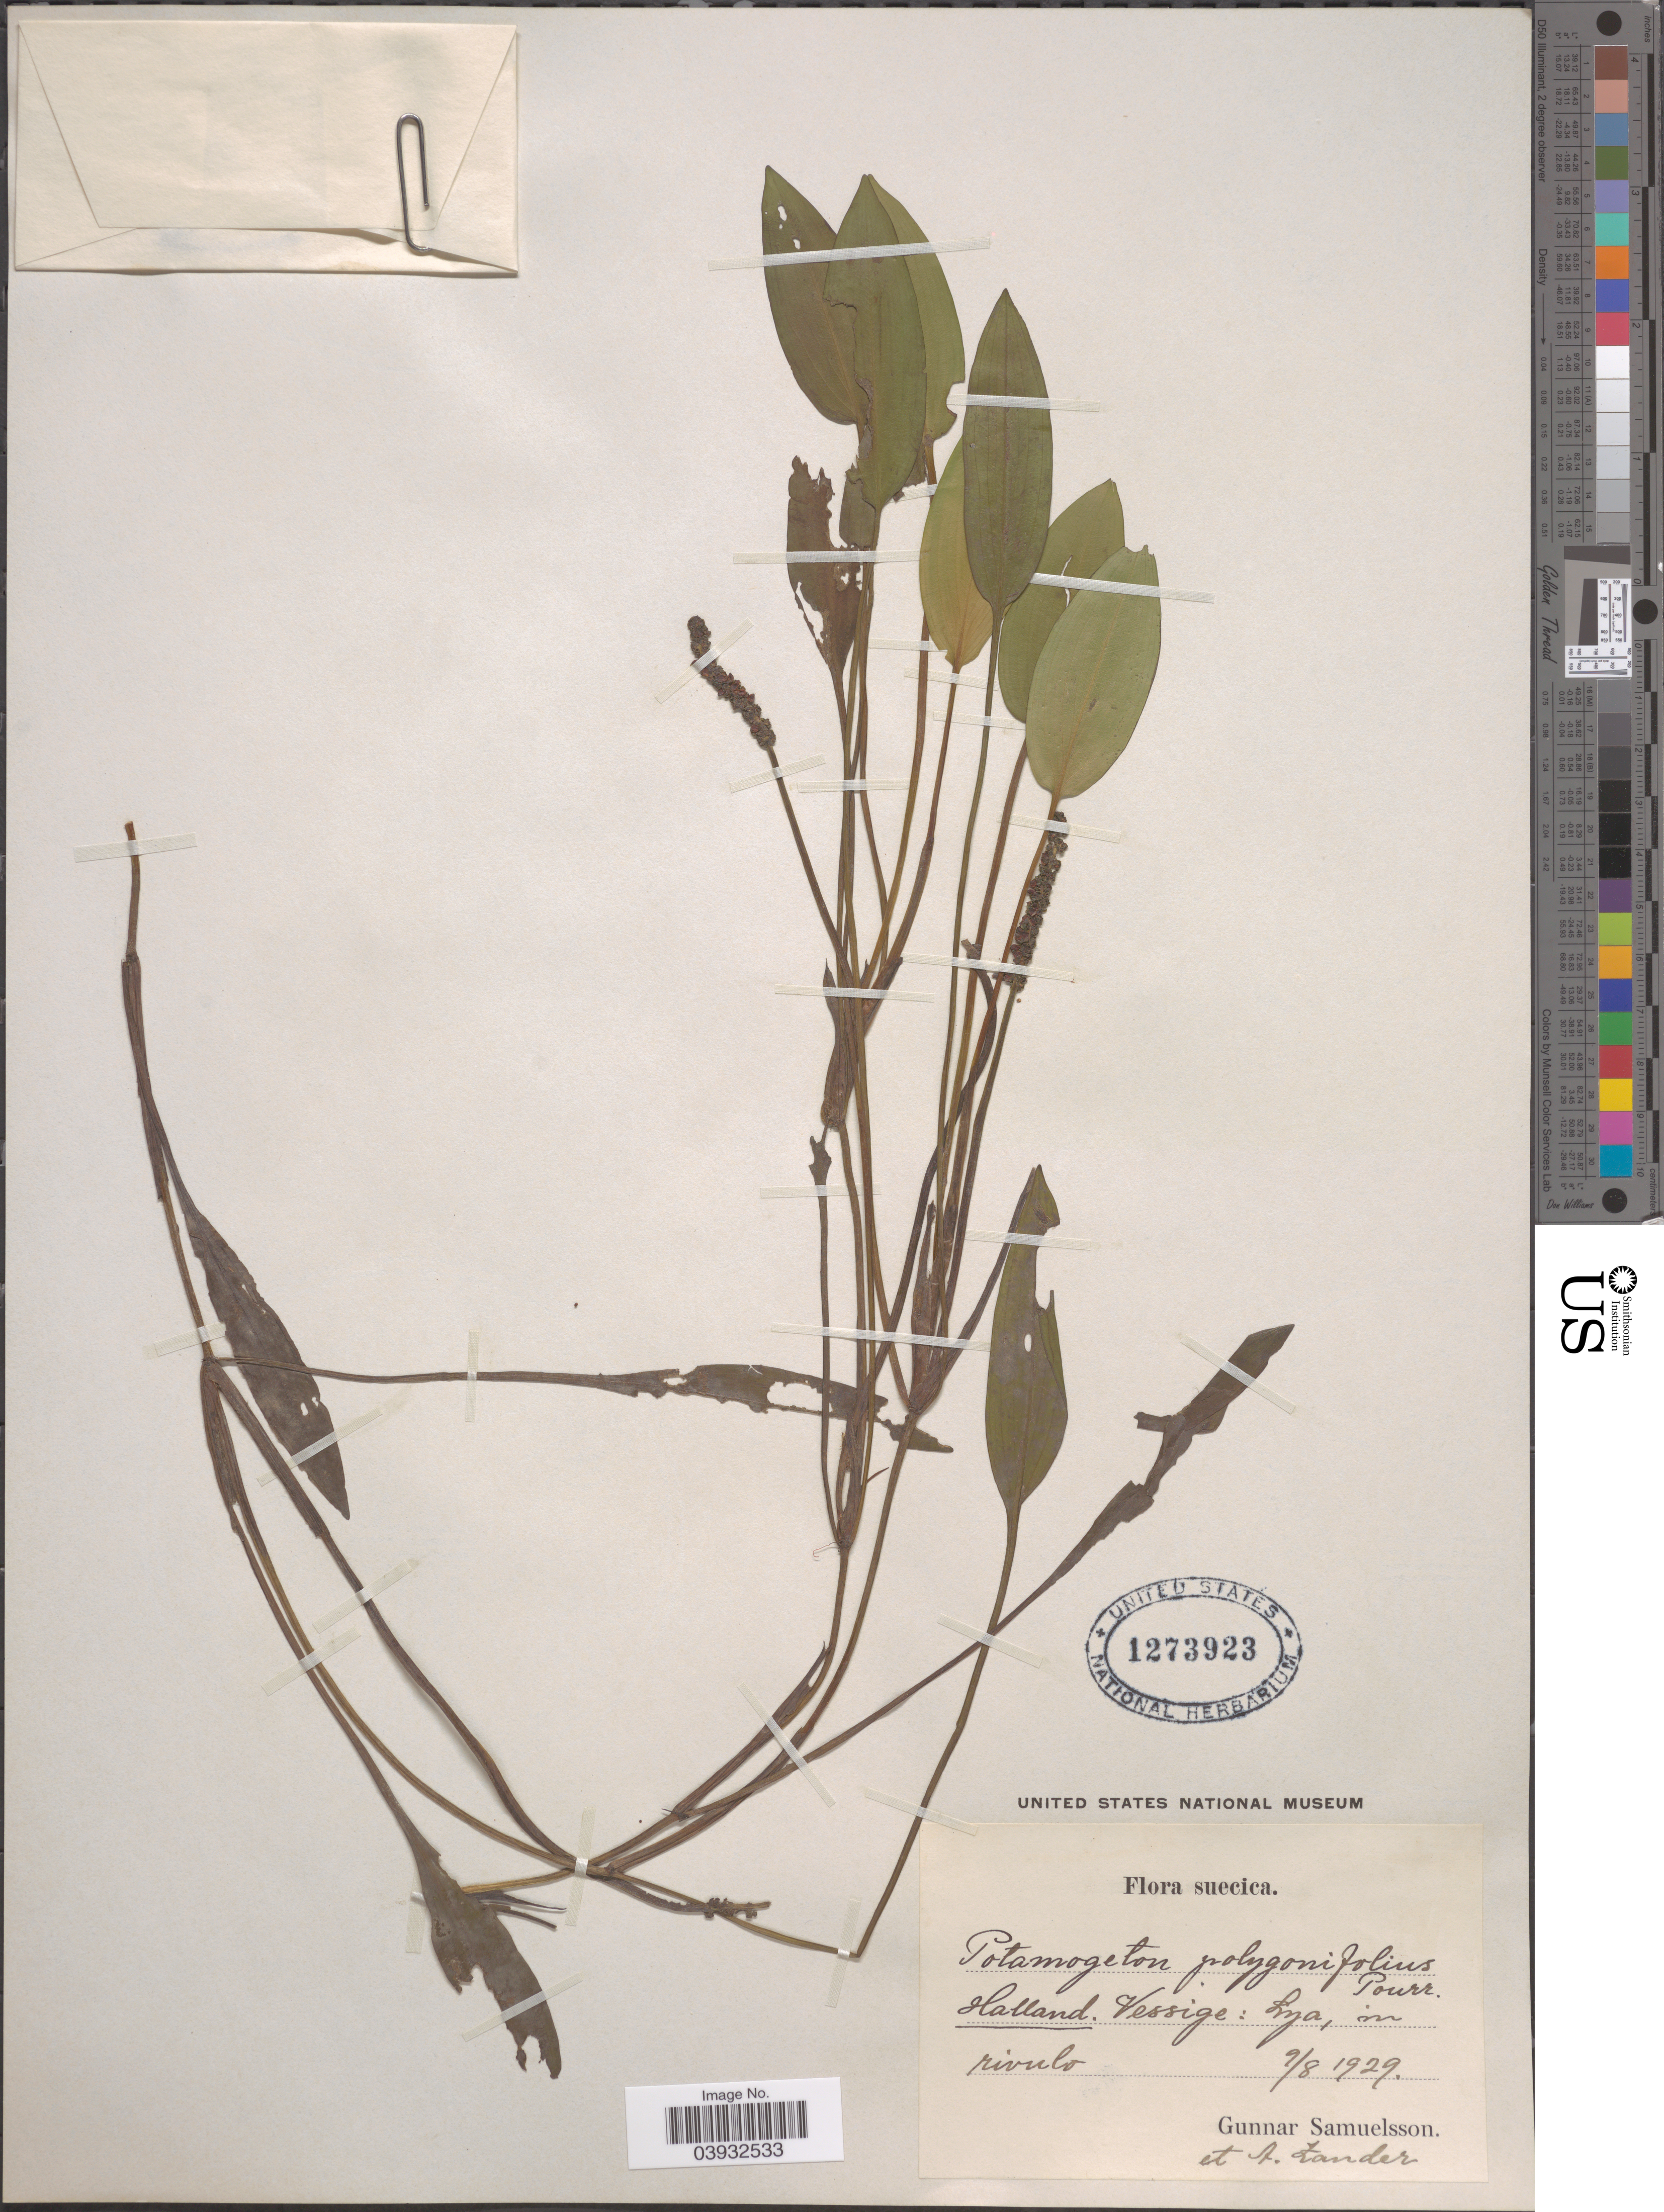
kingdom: Plantae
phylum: Tracheophyta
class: Liliopsida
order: Alismatales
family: Potamogetonaceae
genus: Potamogeton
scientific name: Potamogeton polygonifolius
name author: Pourr.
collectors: G. Samuelson & A. Zander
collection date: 1929-08-09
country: Sweden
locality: Suecica. Halland. Vessige: Lya, in rivulo.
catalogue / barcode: US 1273923